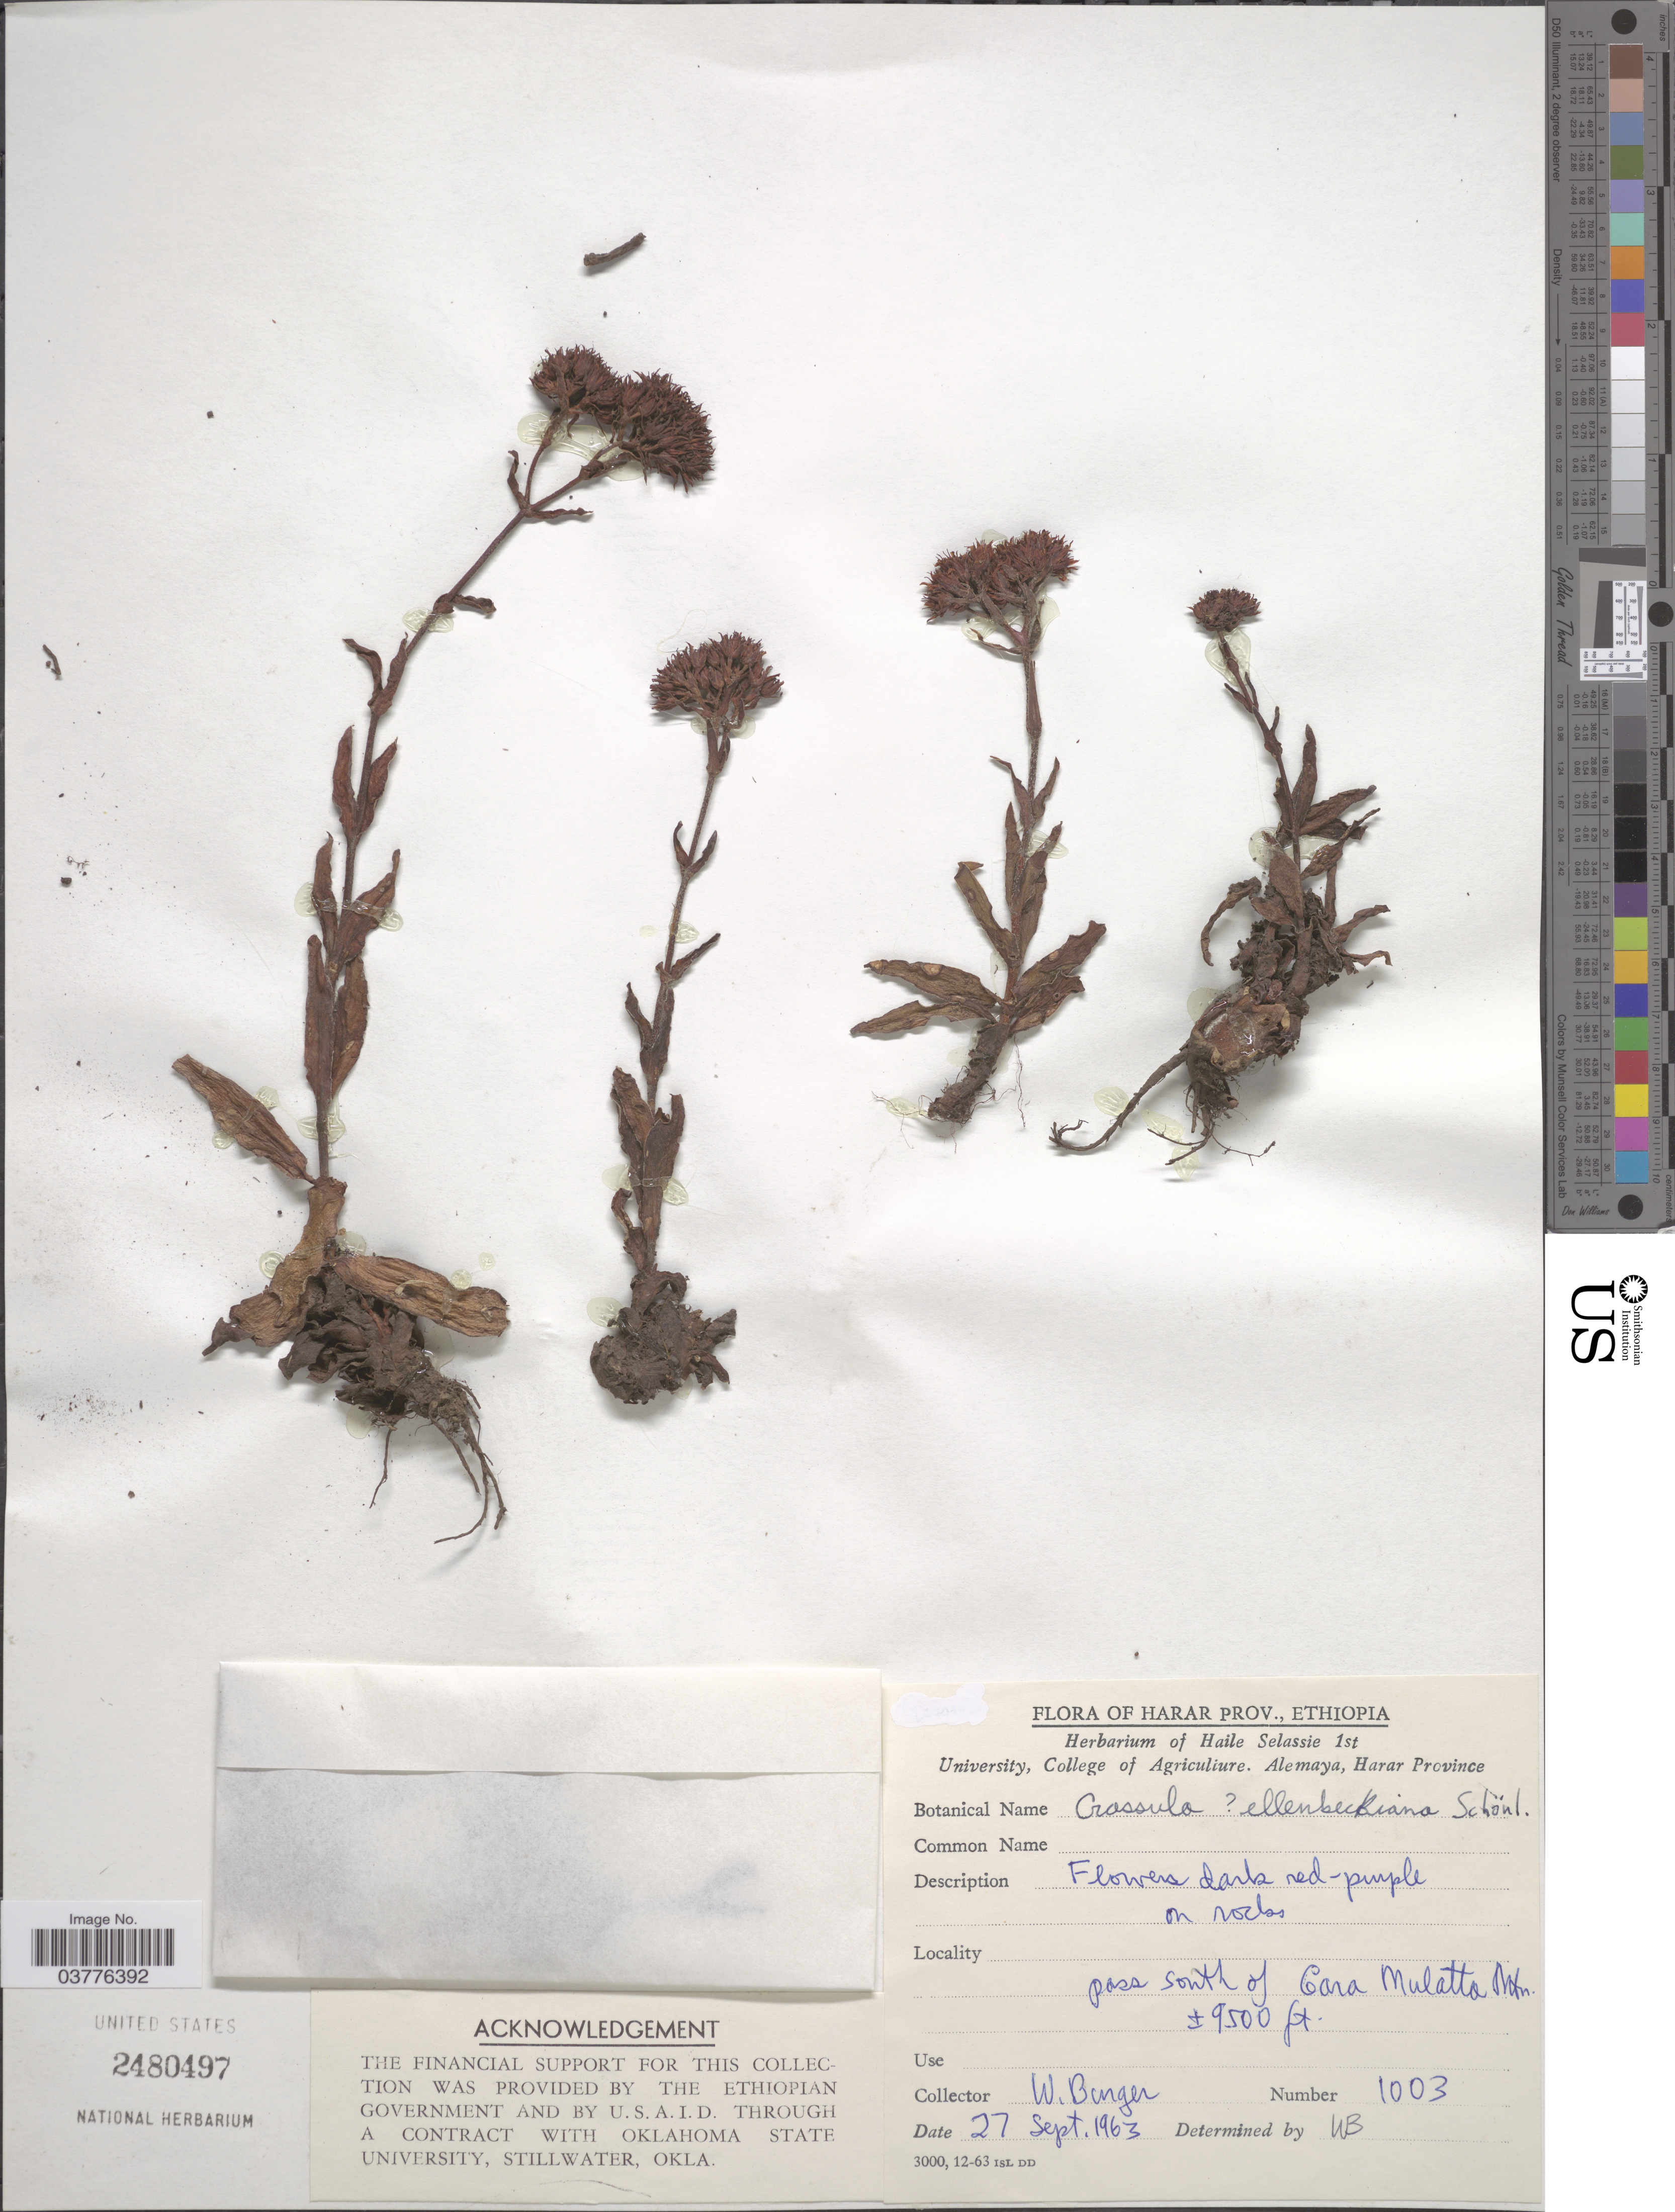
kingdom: Plantae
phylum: Tracheophyta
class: Magnoliopsida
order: Saxifragales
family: Crassulaceae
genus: Crassula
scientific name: Crassula ellenbeckiana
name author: Schönland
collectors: W. Burger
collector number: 1003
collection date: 1963-09-27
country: Ethiopia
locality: Harar Prov. Pass south of Gara Mulatta Mtn.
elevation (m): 2896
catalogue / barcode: US 2480497